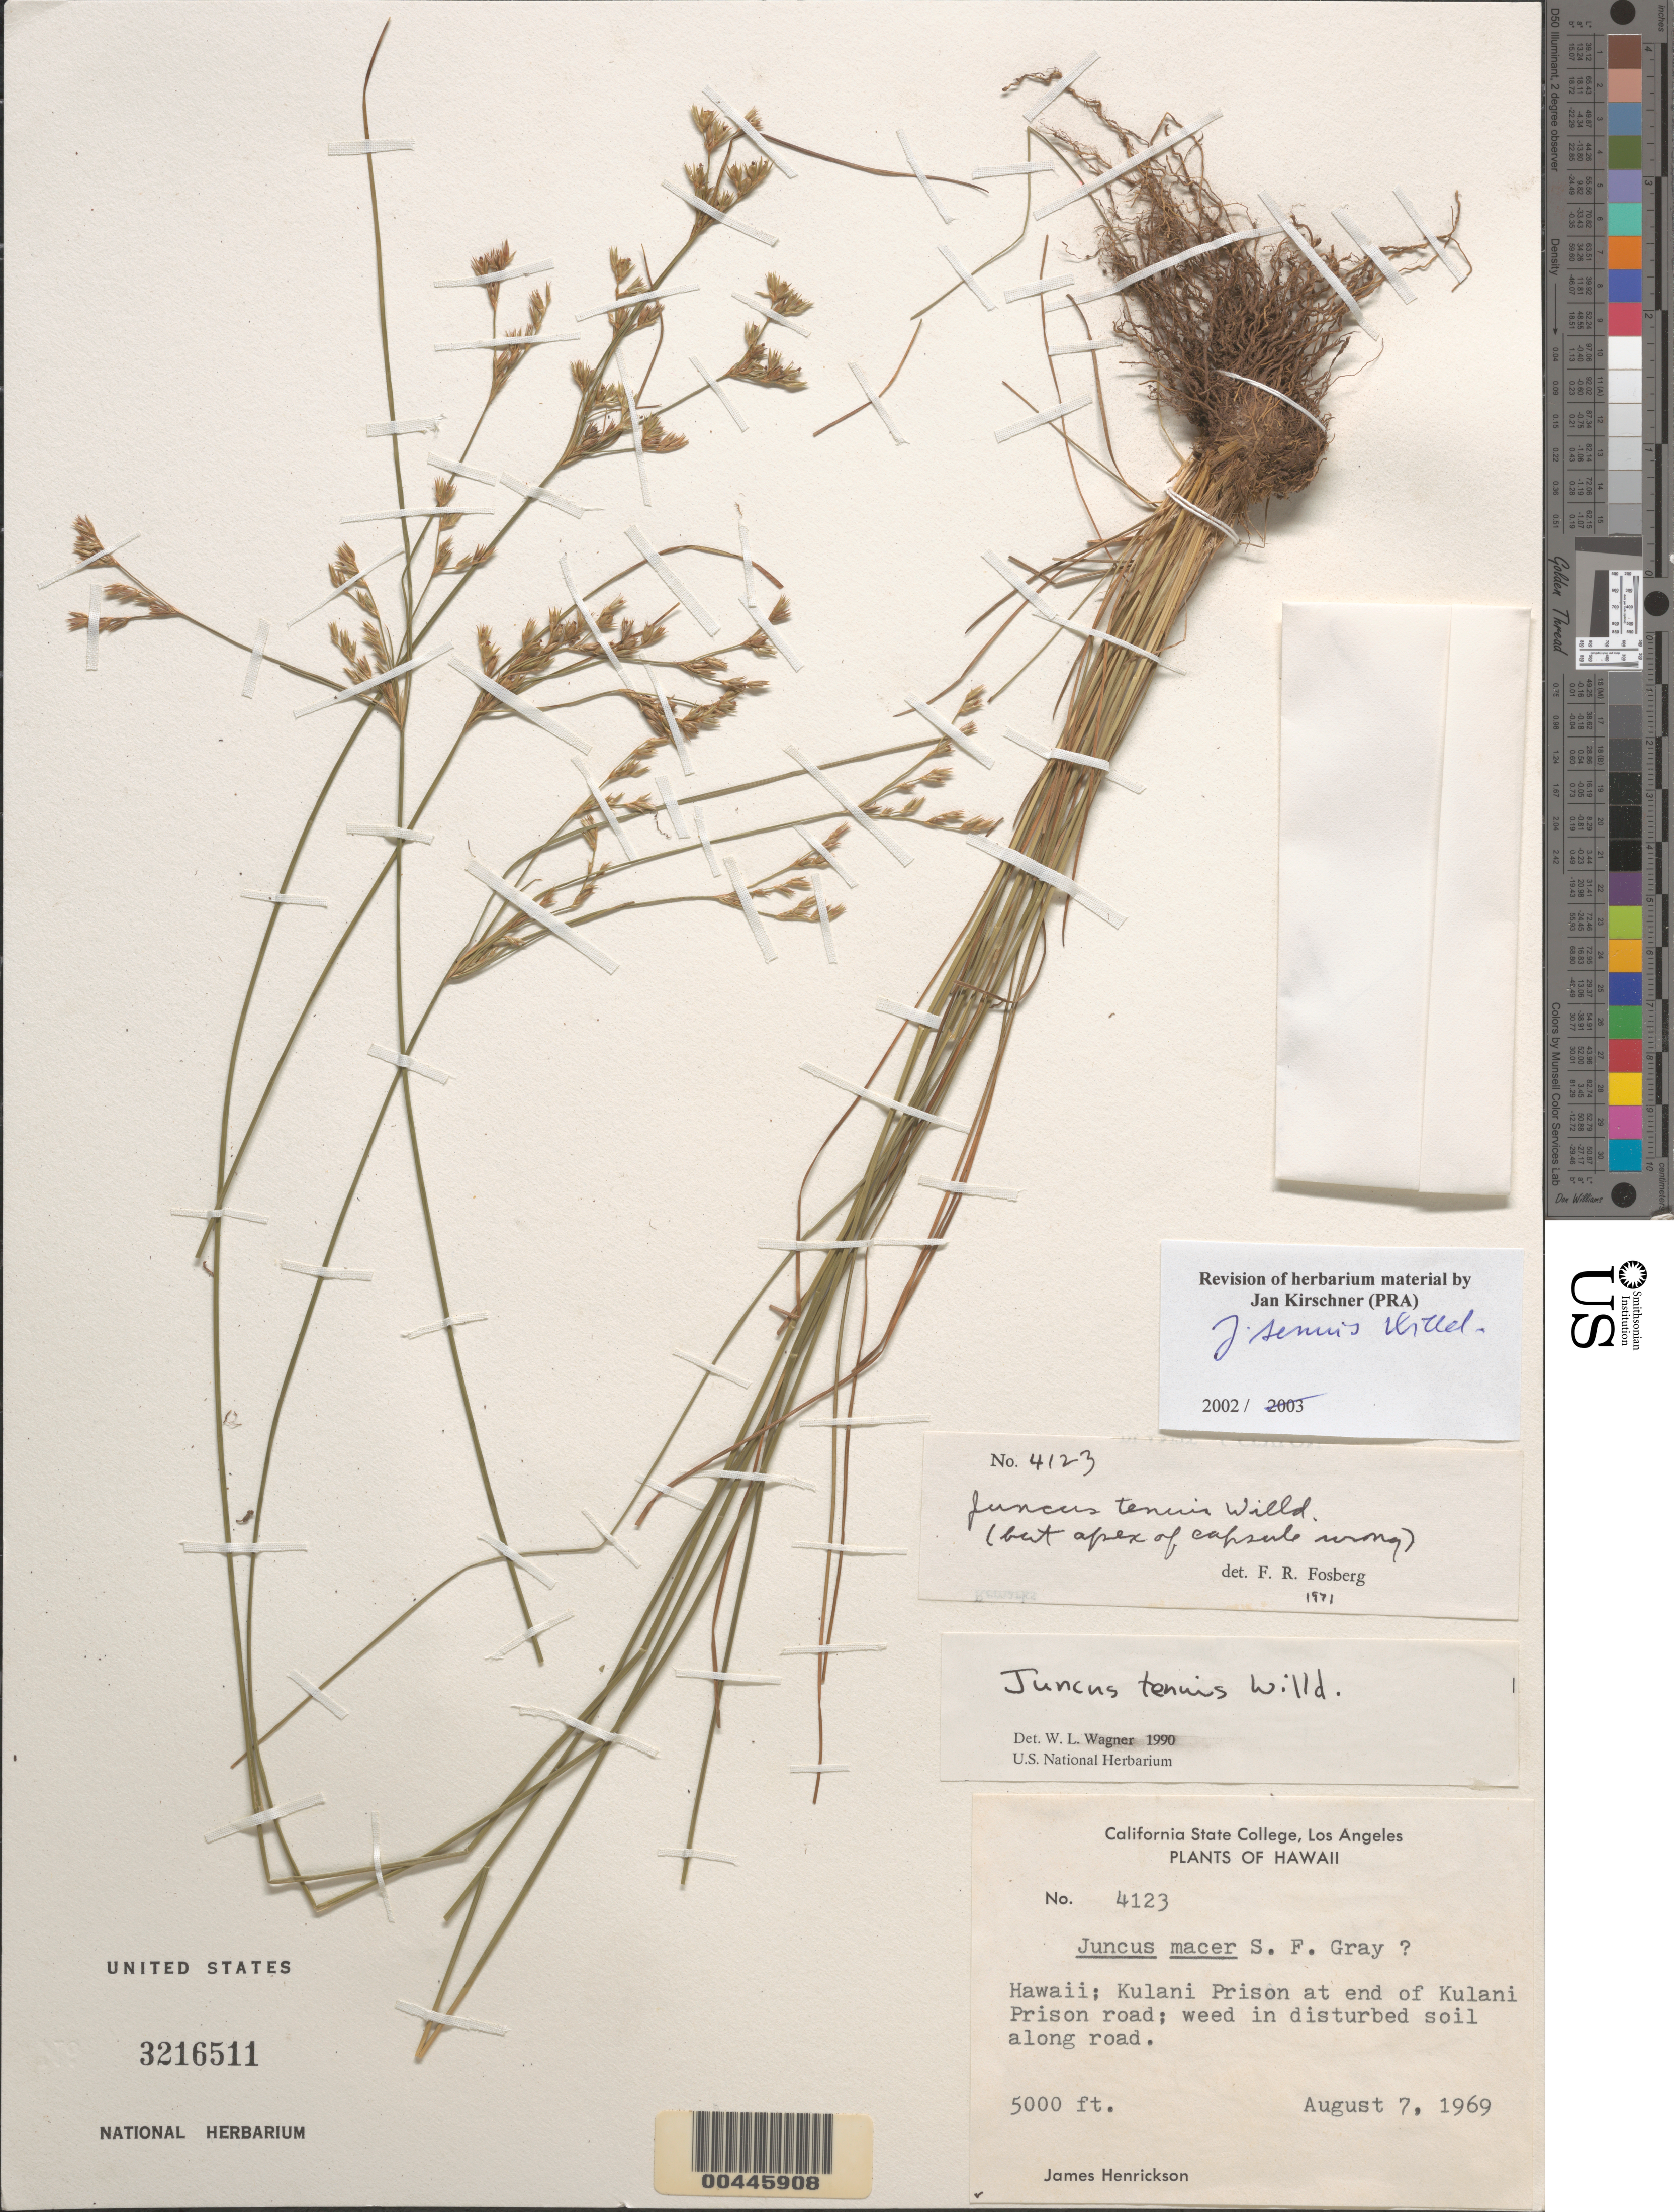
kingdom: Plantae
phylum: Tracheophyta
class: Liliopsida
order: Poales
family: Juncaceae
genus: Juncus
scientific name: Juncus tenuis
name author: Willd.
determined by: Wagner, W. L., (BOT), Smithsonian Institution - National Museum of Natural History (UNITED STATES)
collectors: J. S. Henrickson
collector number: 4123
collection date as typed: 7 Aug 1969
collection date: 1969-08-07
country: United States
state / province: Hawaii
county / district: Hawaii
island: Hawaii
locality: Kulani Prison at end of Kulani Prison rd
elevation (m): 1524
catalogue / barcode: US 3216511